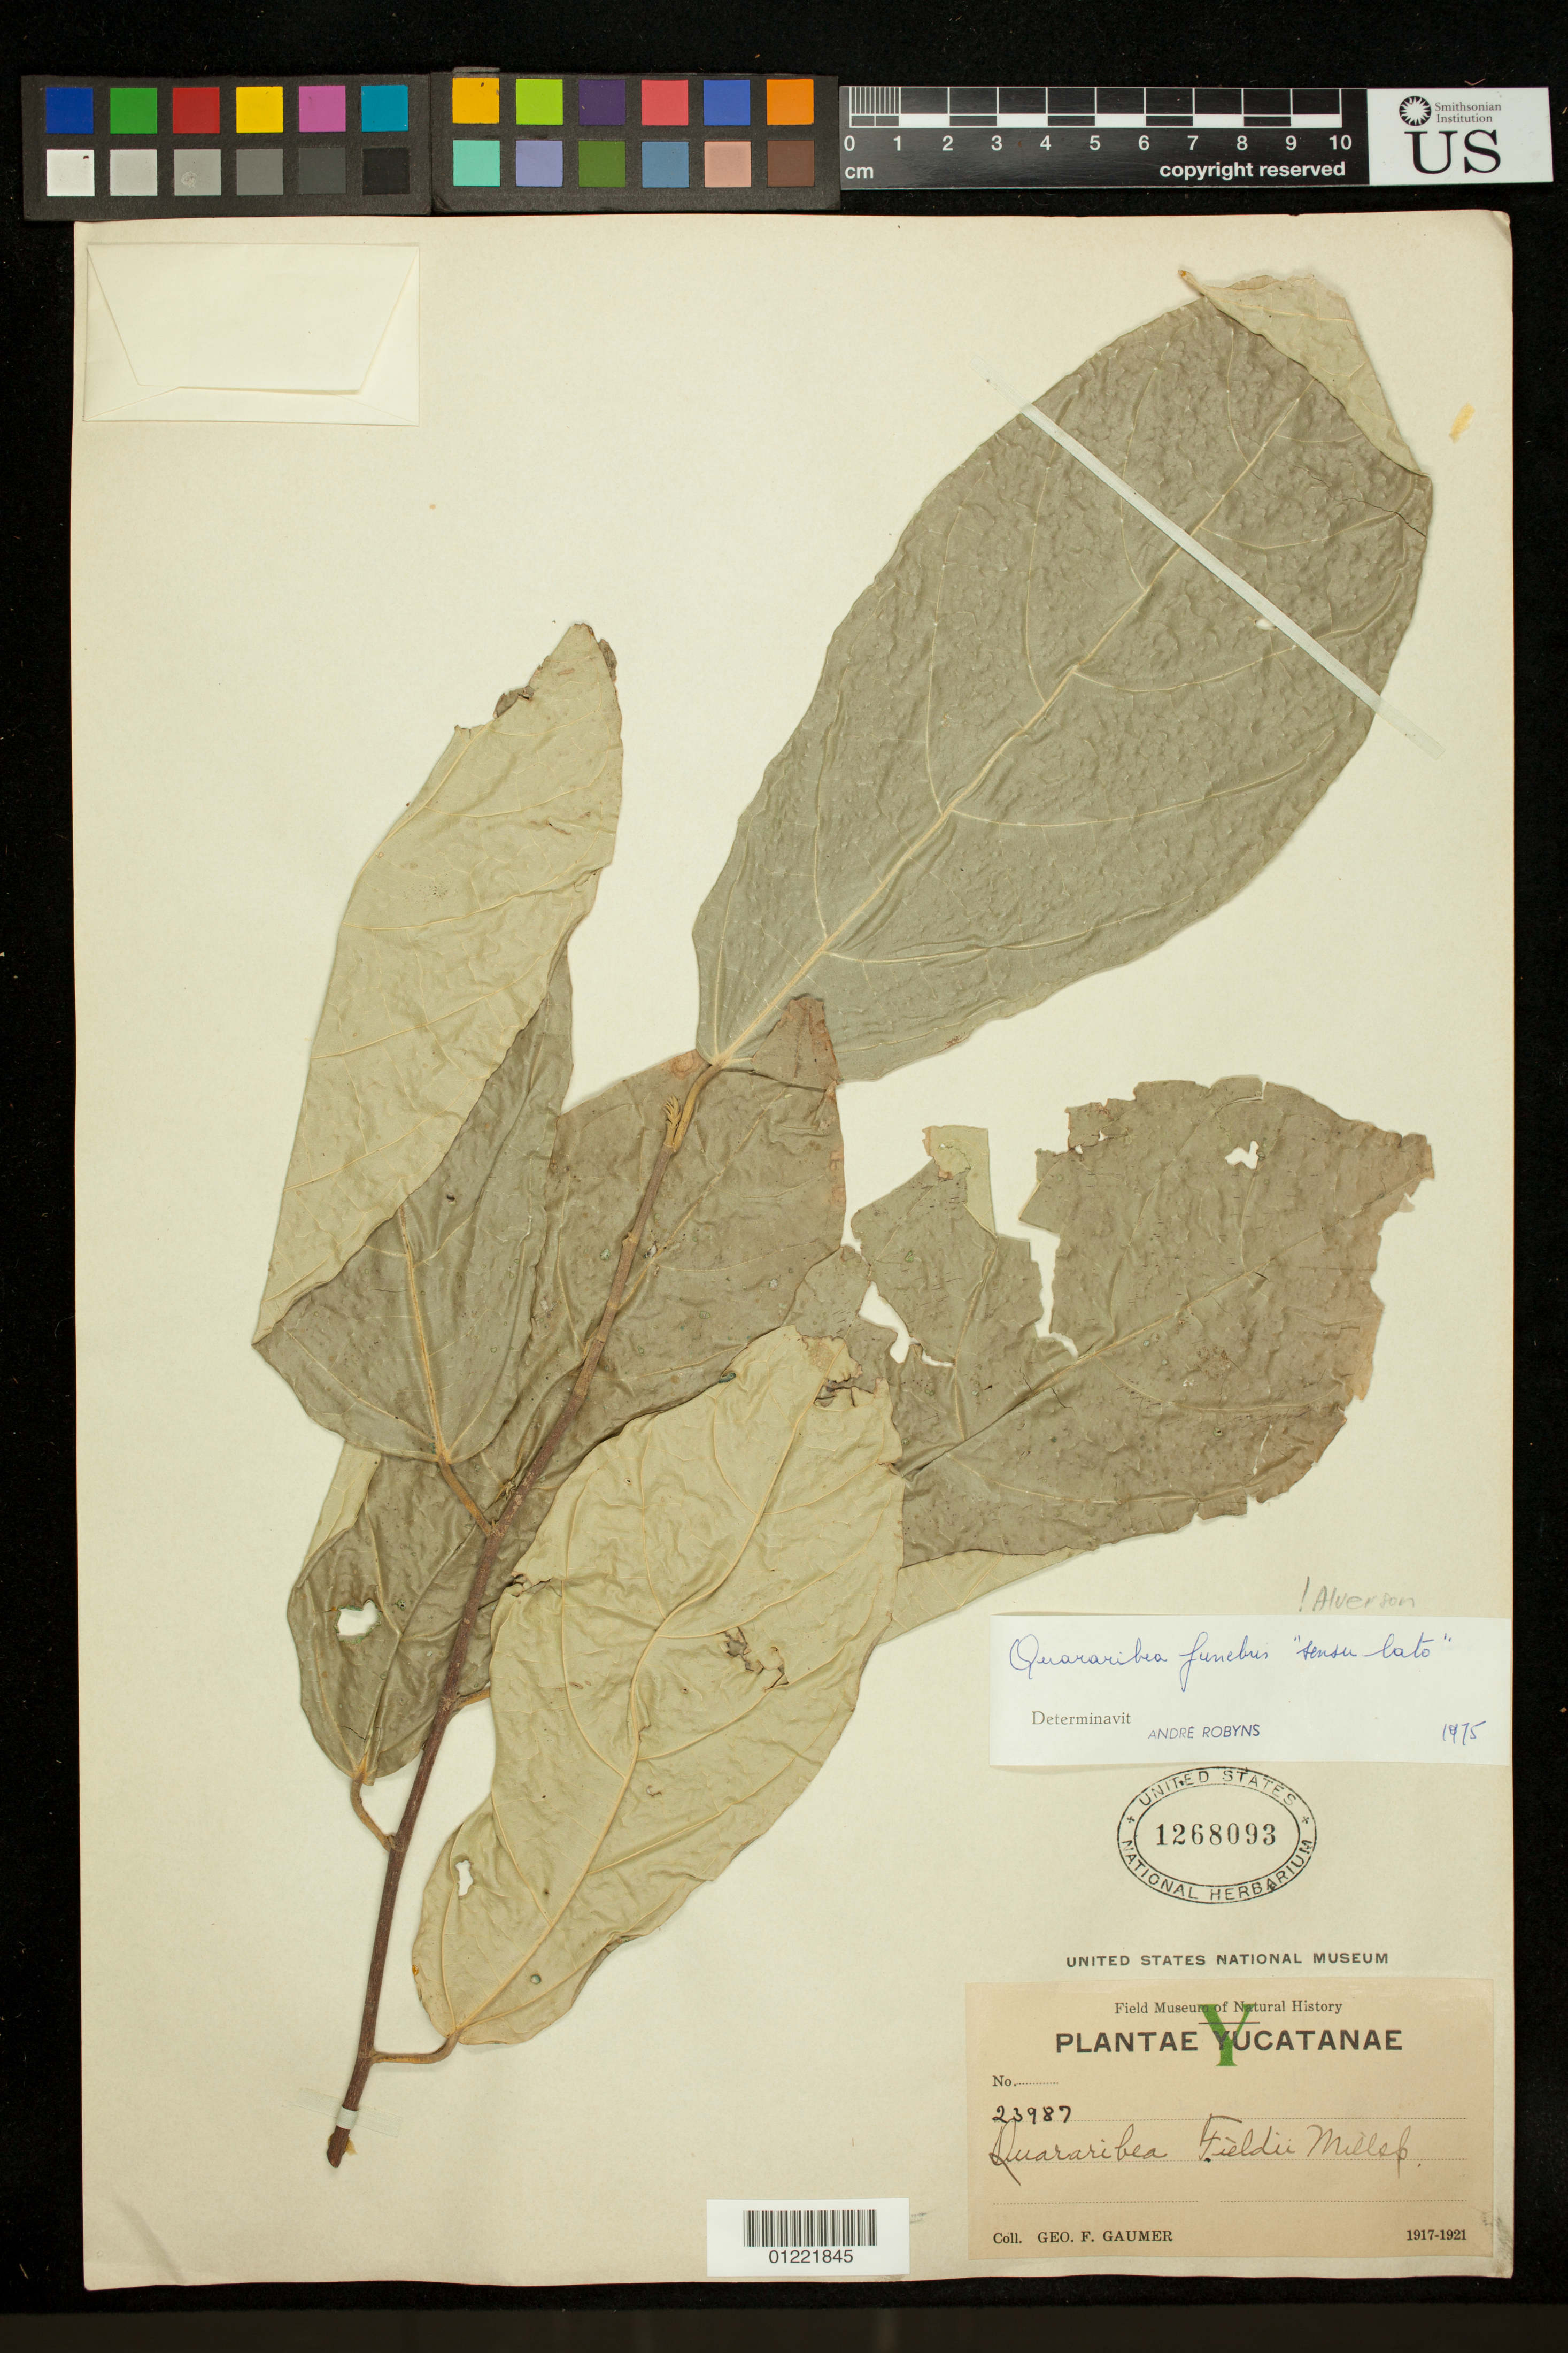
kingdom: Plantae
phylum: Tracheophyta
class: Magnoliopsida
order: Malvales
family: Malvaceae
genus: Quararibea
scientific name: Quararibea funebris subsp. funebris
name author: (La Llave) Vischer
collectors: G. F. Gaumer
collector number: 23987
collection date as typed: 1917 to -- -- 1921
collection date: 1917/1921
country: Mexico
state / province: Yucatán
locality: Plantae yucatanae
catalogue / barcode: US 1268093